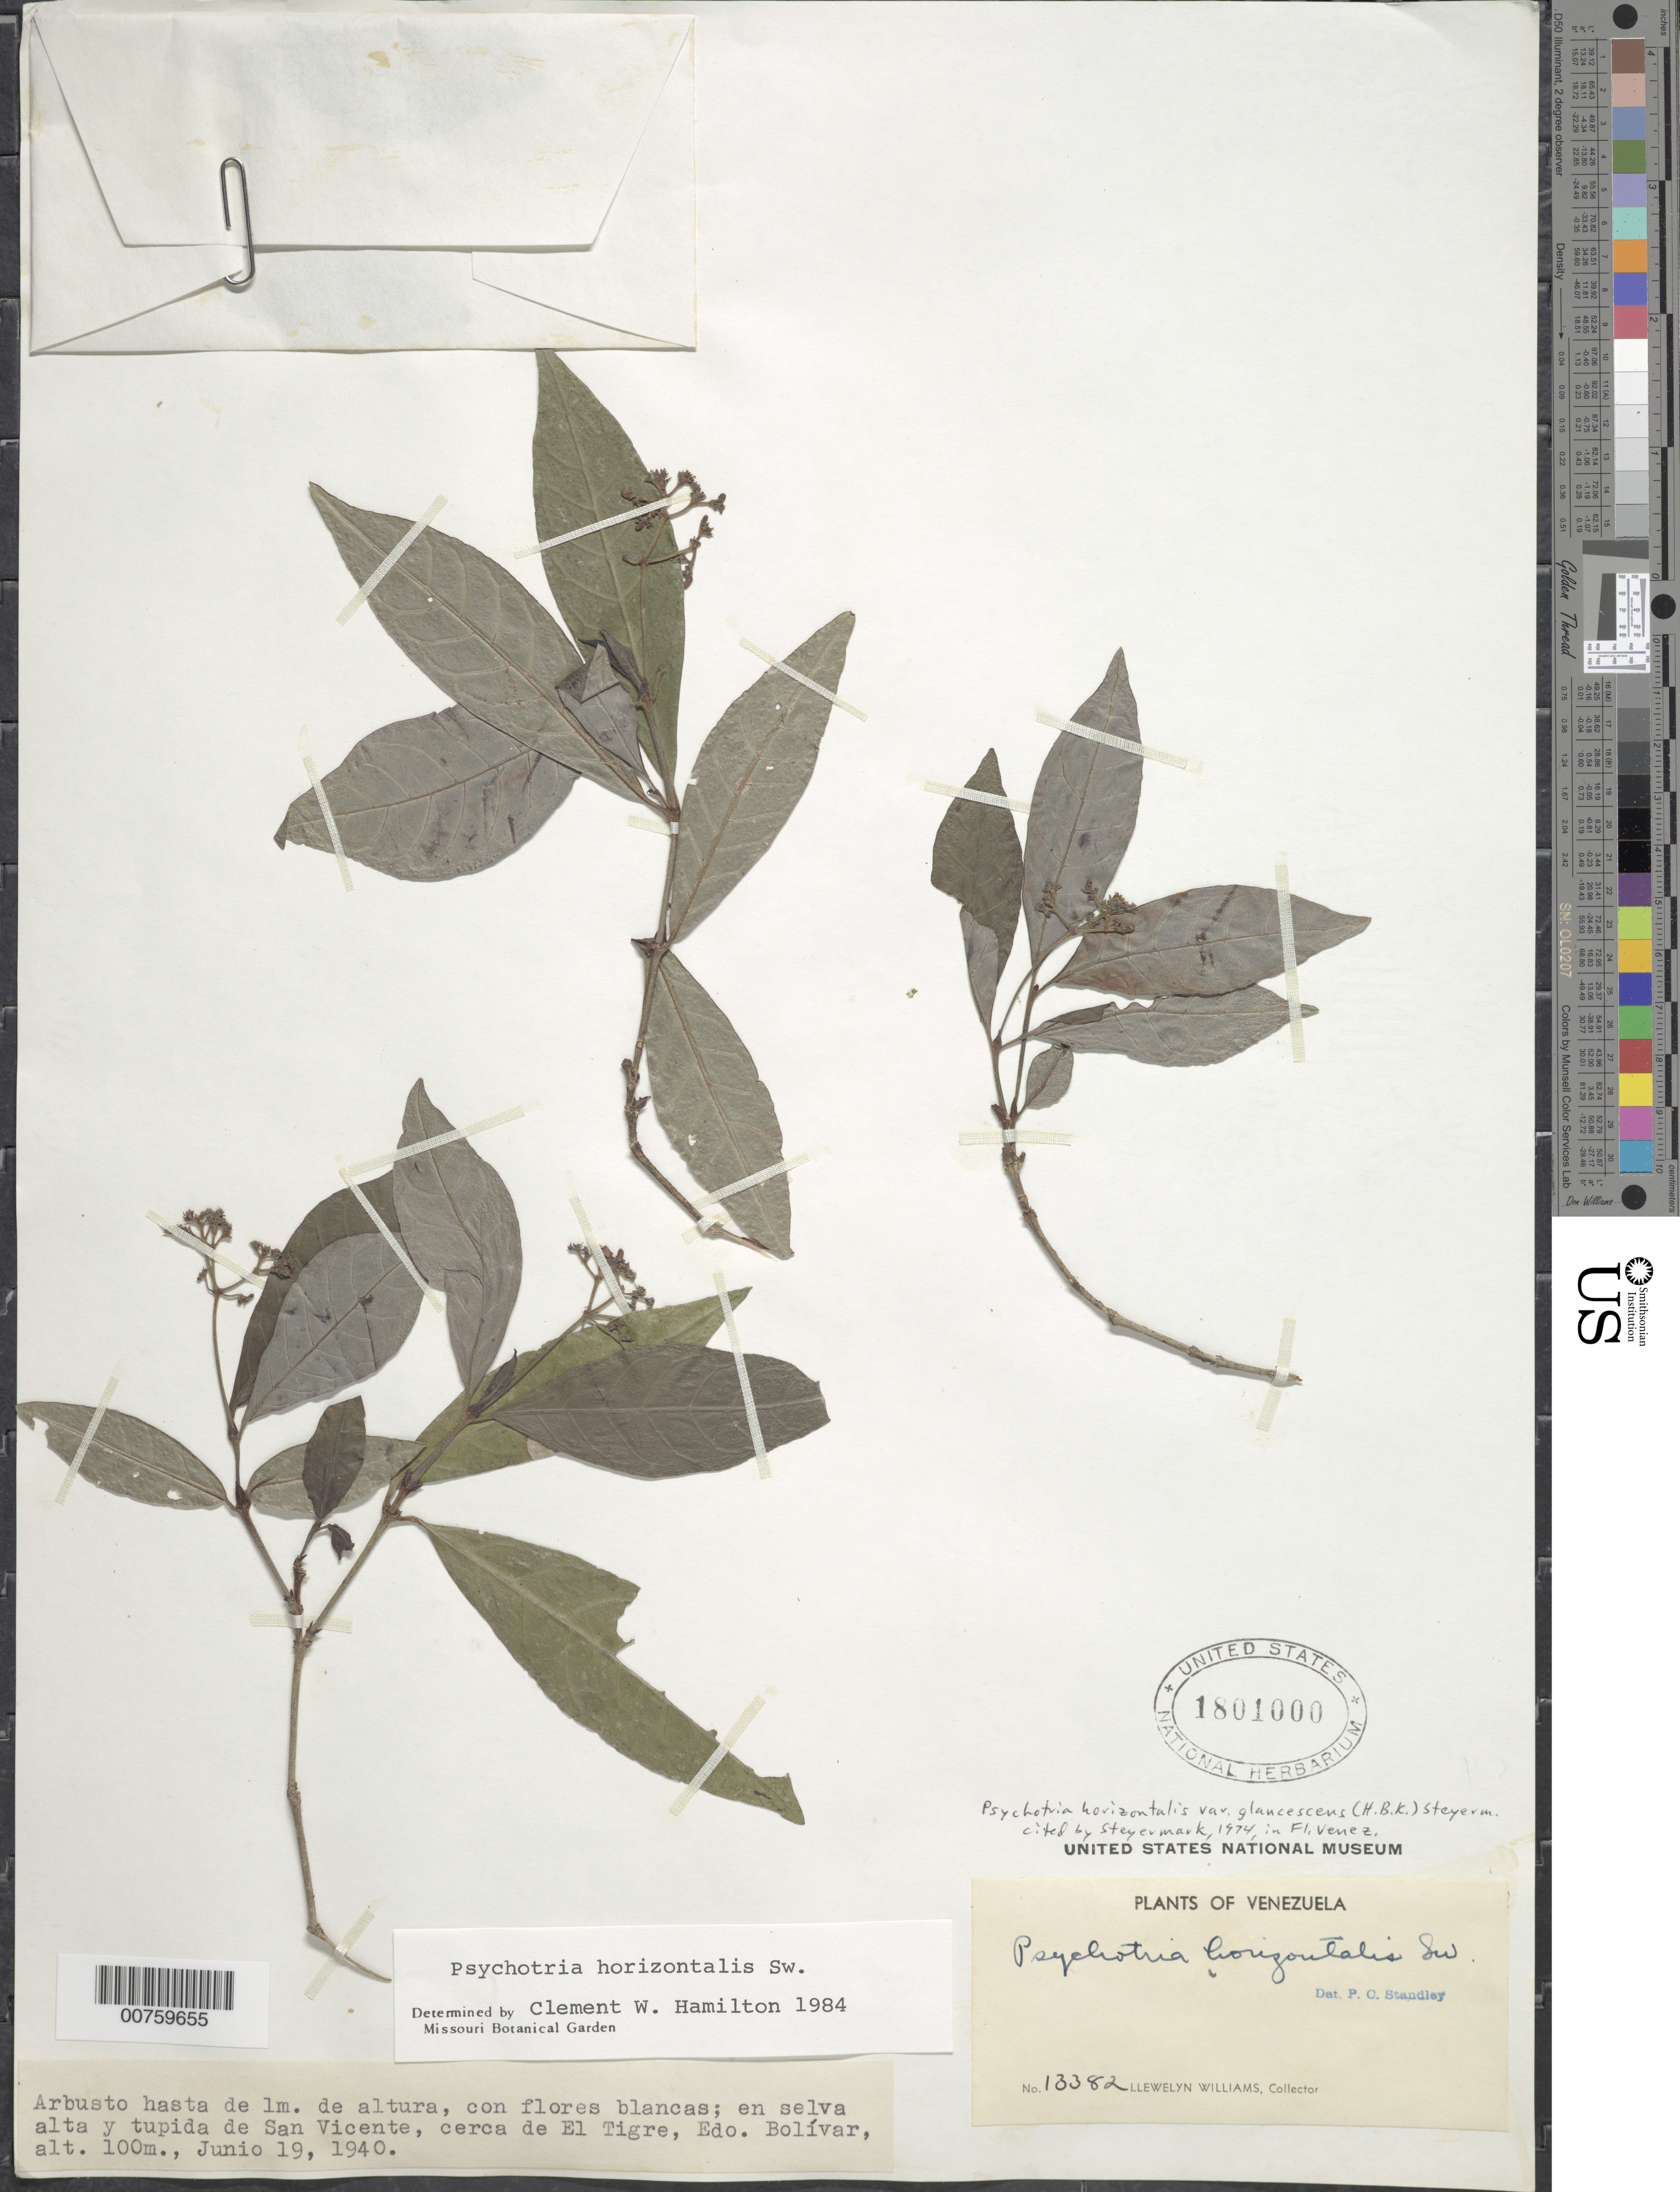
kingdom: Plantae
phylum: Tracheophyta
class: Magnoliopsida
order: Gentianales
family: Rubiaceae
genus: Psychotria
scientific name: Psychotria horizontalis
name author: Sw.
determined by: Hamilton, C. W.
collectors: Ll. Williams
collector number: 13382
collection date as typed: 19-Jun-40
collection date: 1940-06-19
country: Venezuela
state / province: Bolívar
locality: El Tigre, cerca de El Río Cuchivero; San Vicente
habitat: Selva alta y tupida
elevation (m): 100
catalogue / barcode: US 1801000